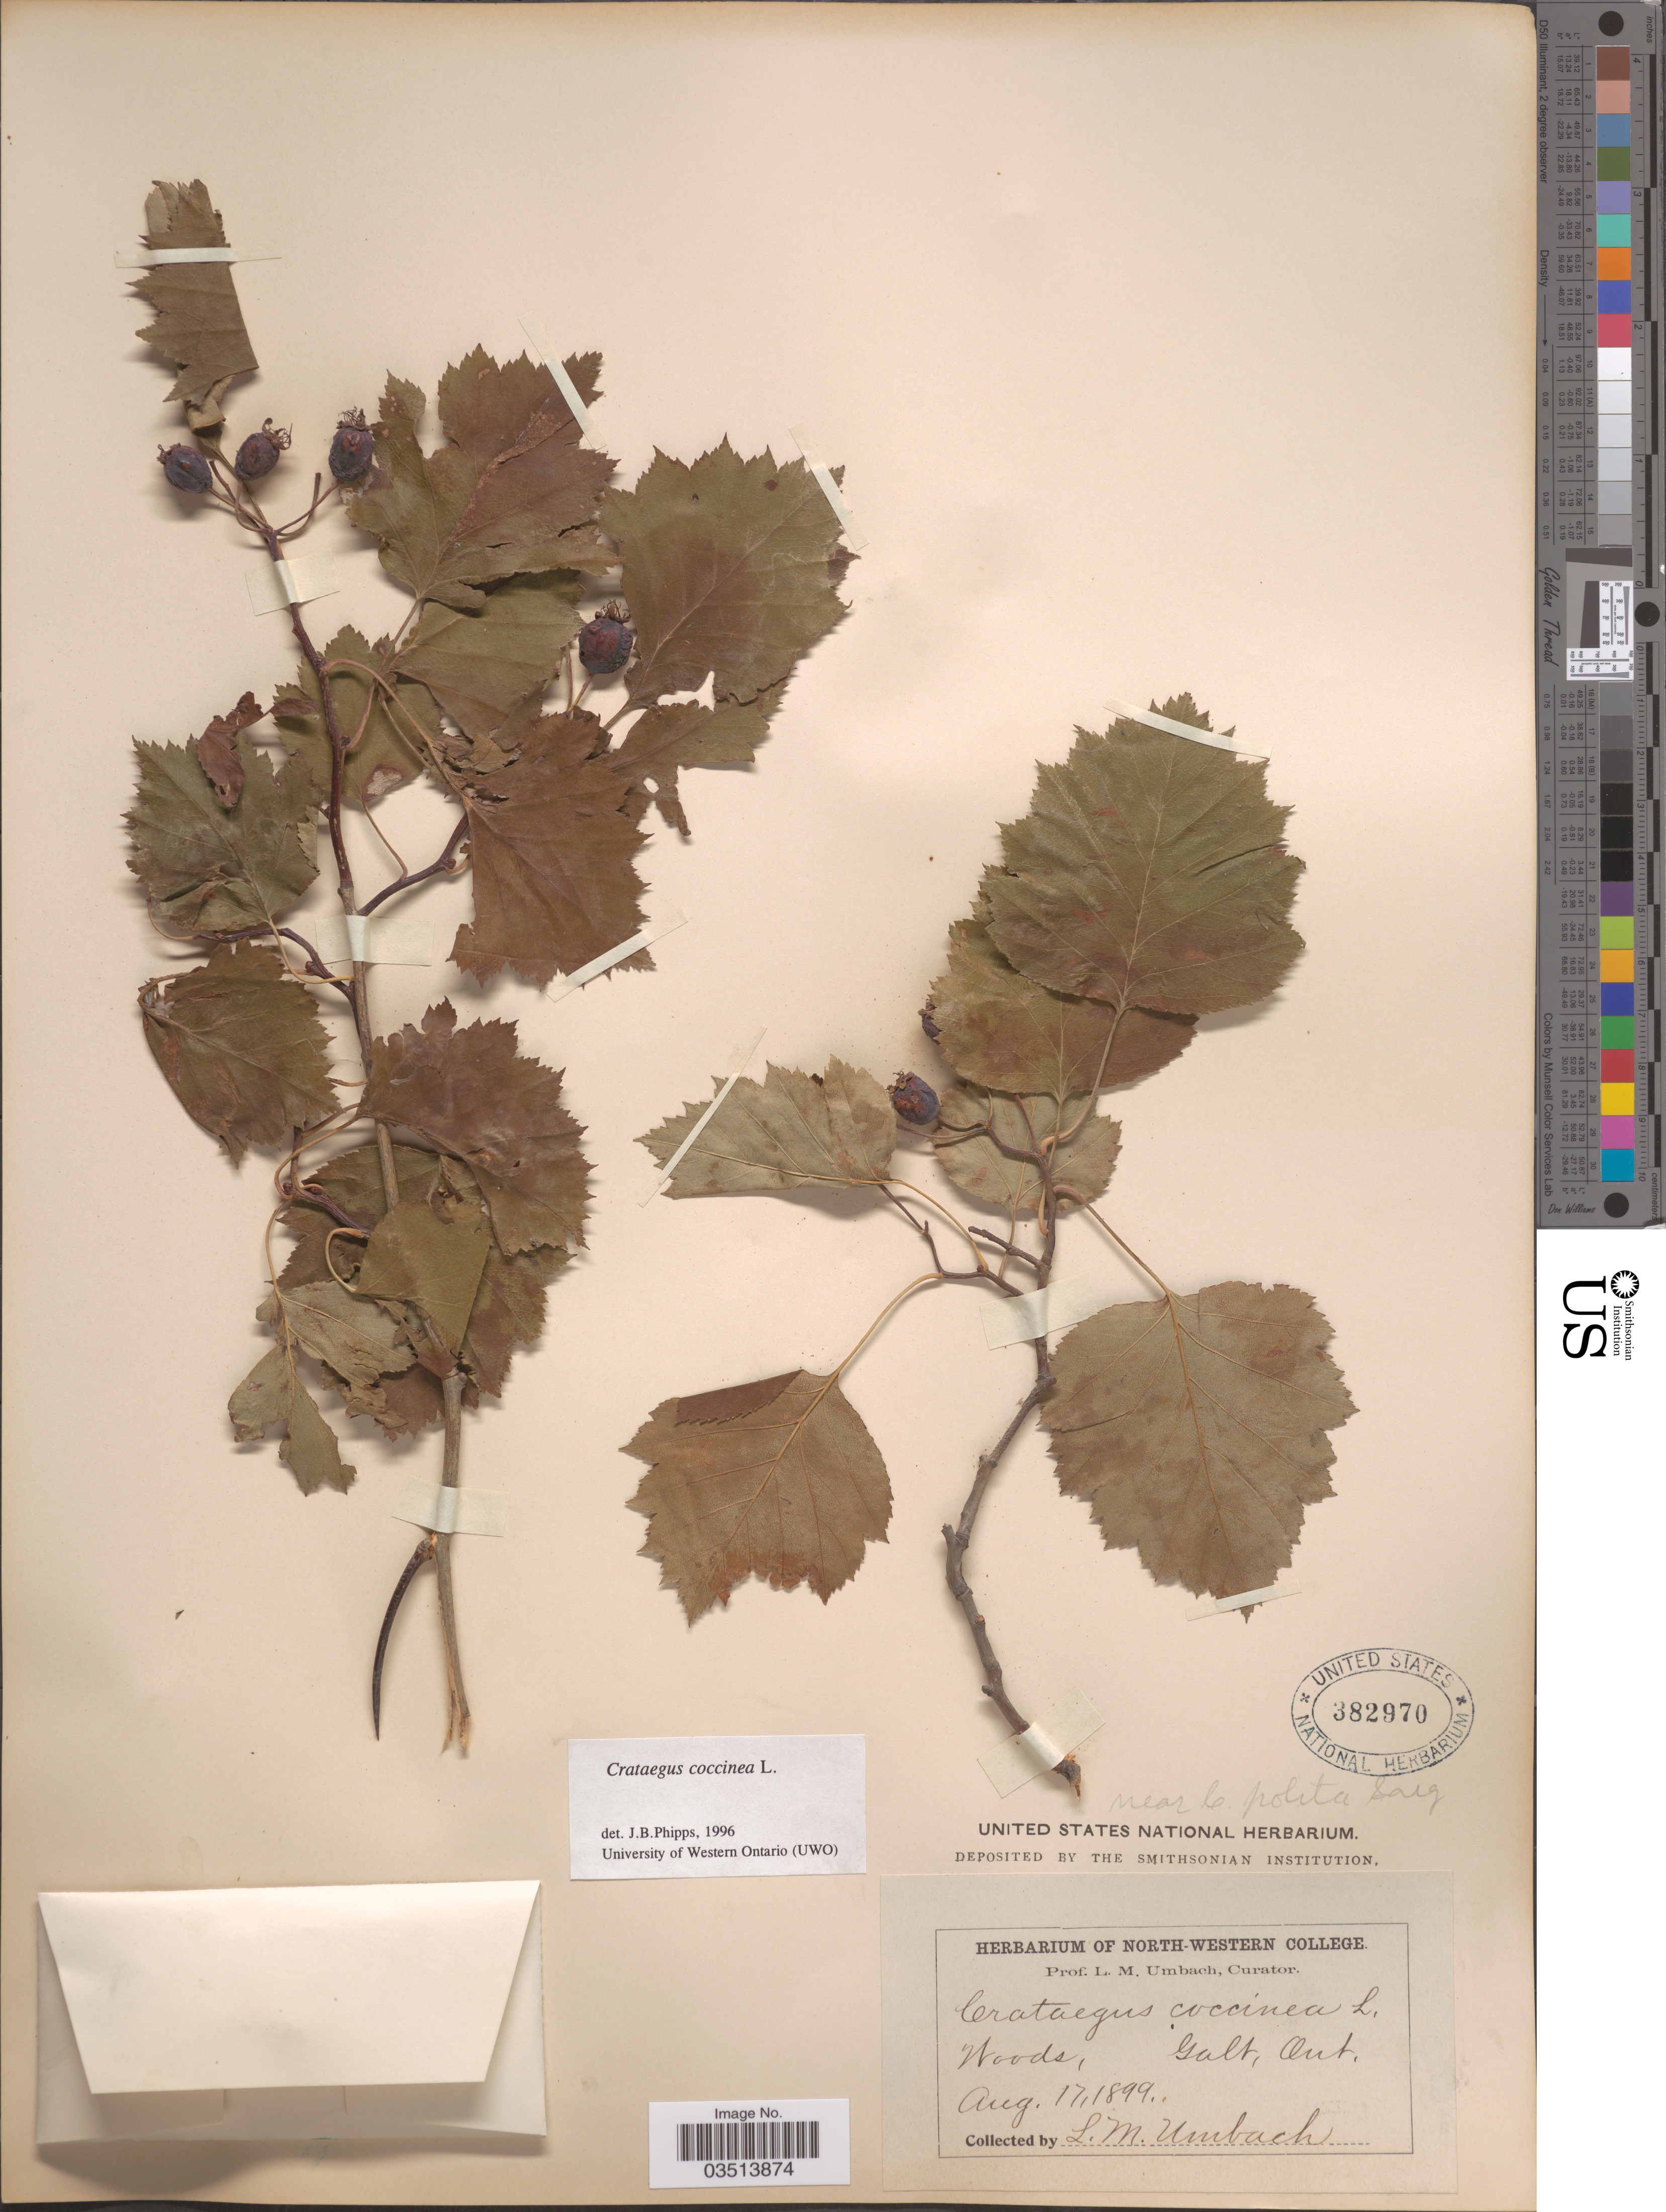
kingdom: Plantae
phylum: Tracheophyta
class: Magnoliopsida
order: Rosales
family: Rosaceae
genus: Crataegus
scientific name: Crataegus coccinea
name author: Ashe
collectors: L. M. Umbach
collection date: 1899-08-17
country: Canada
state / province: Ontario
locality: Galt.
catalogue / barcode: US 382970